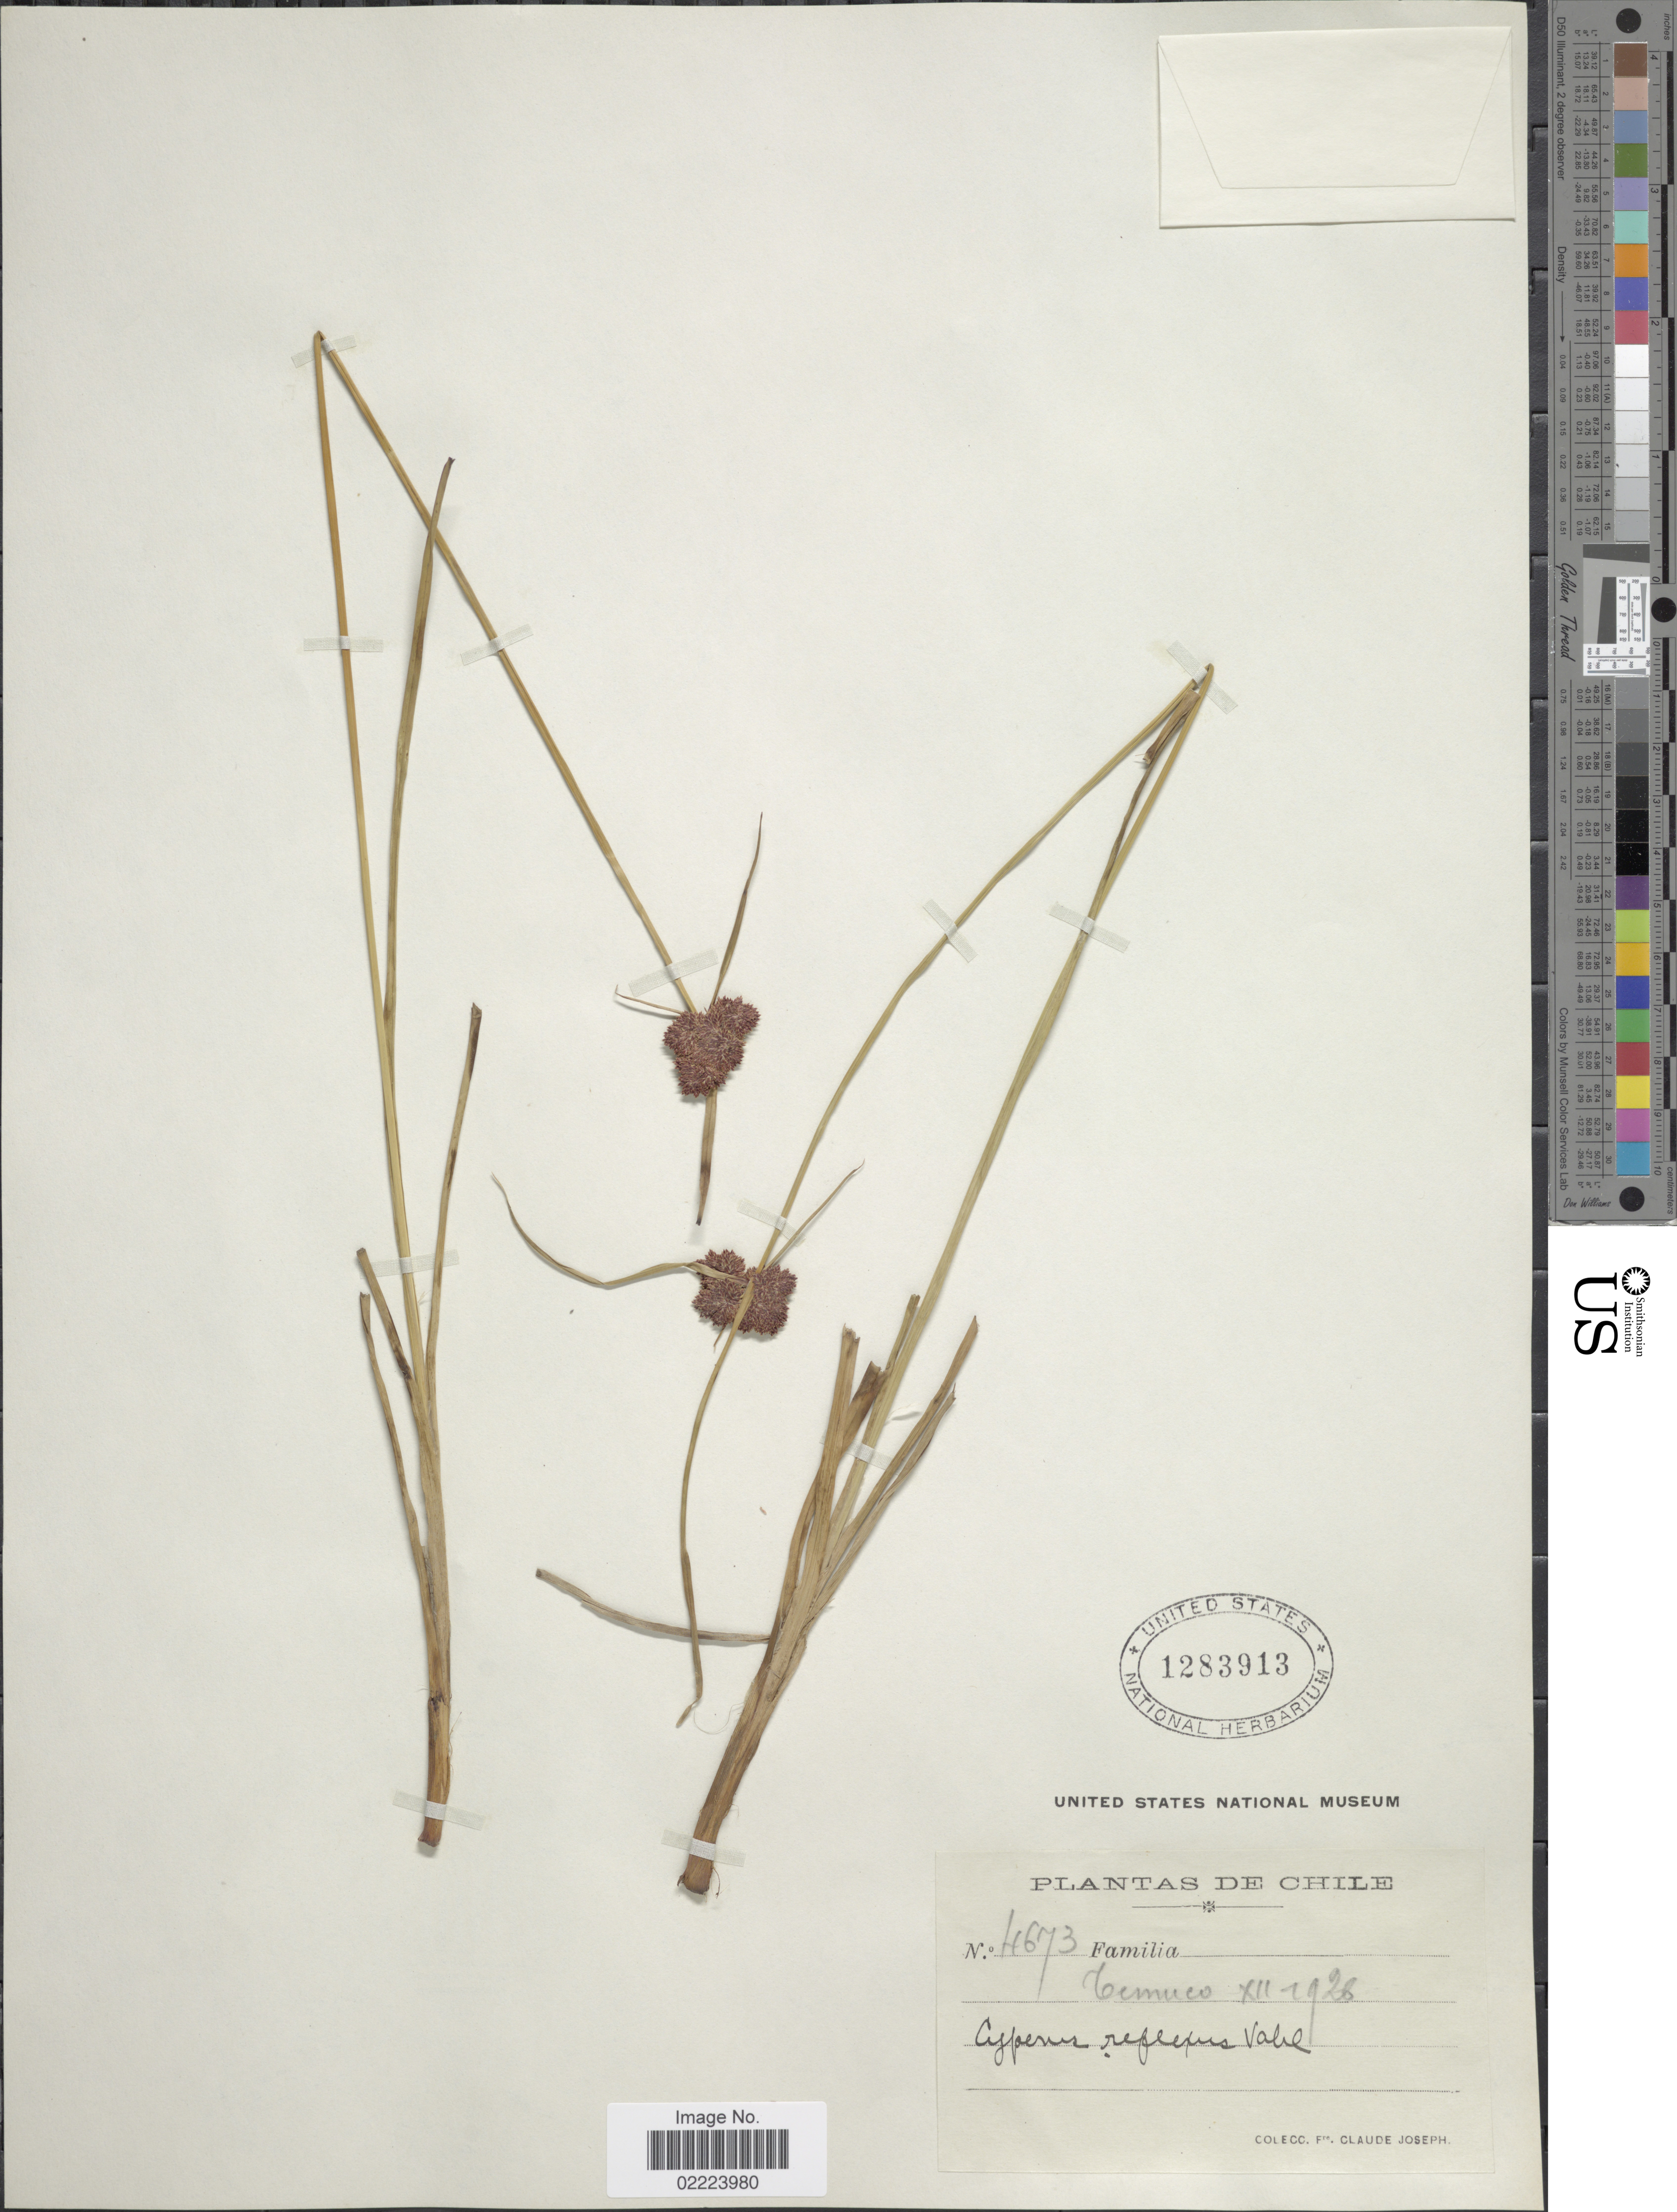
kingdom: Plantae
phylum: Tracheophyta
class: Liliopsida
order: Poales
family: Cyperaceae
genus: Cyperus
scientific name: Cyperus reflexus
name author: Vahl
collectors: Bro. Claude-Joseph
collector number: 4673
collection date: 1926-12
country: Chile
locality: Temuco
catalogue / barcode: US 1283913